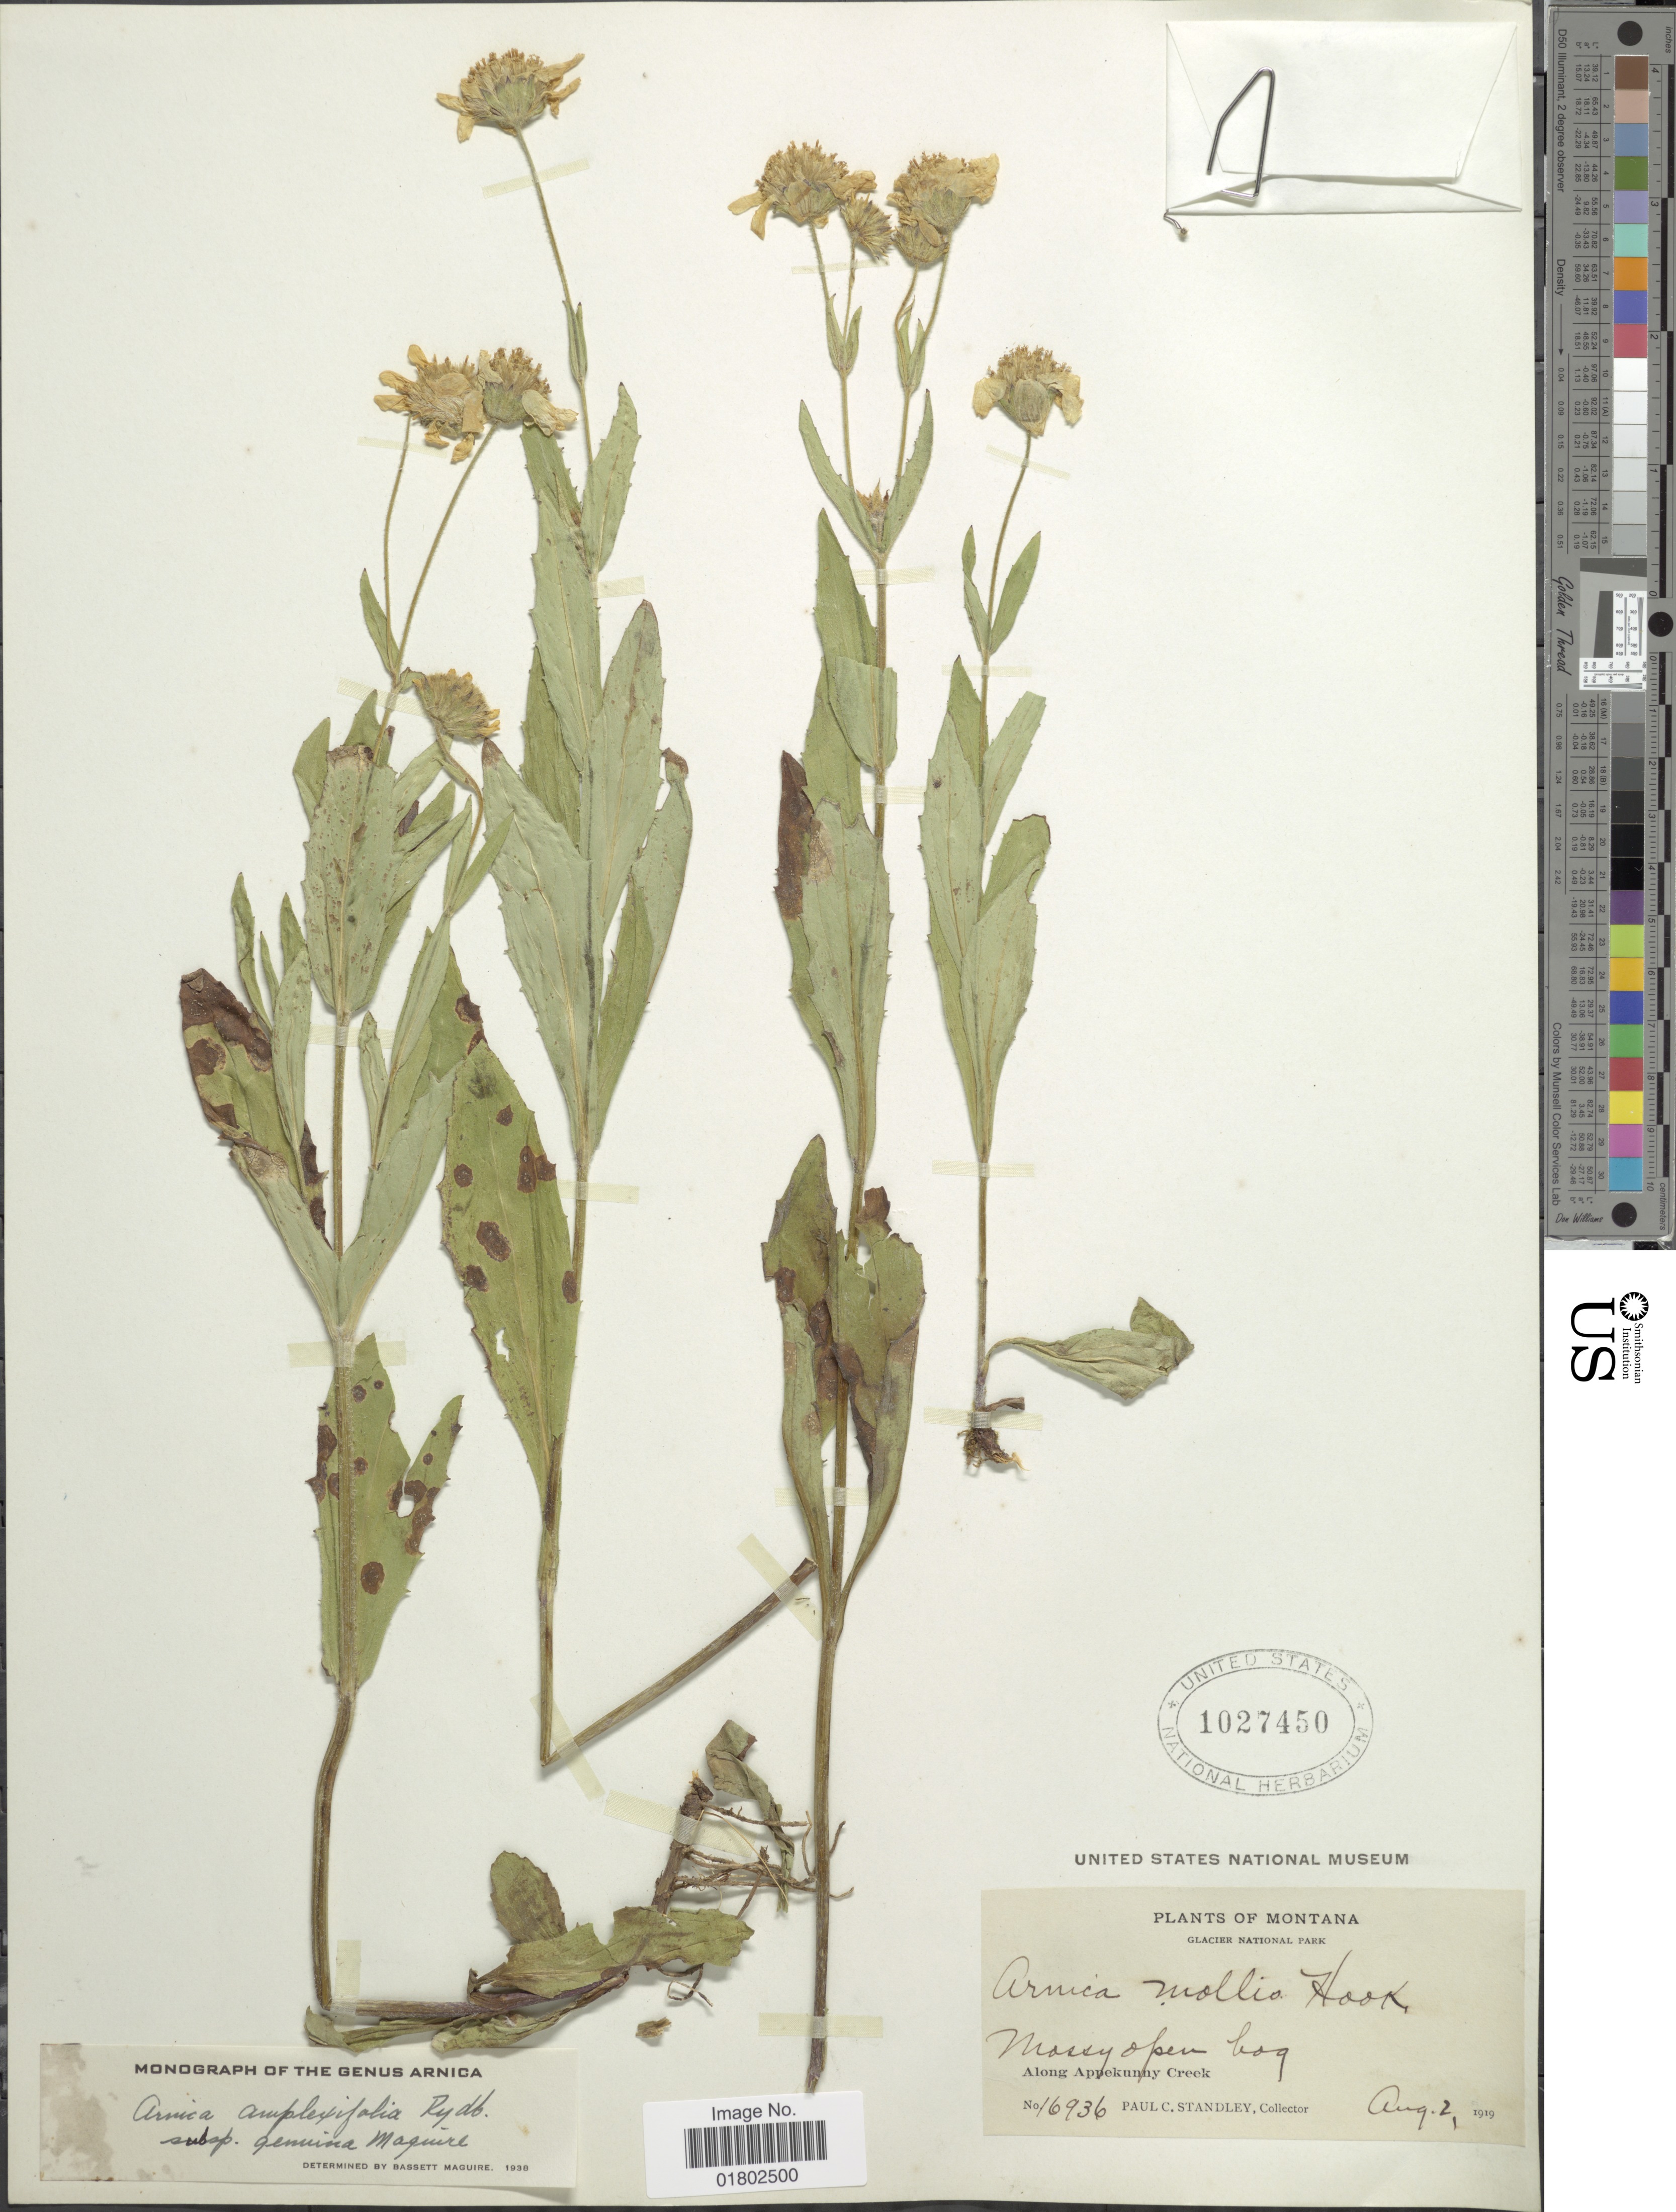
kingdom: Plantae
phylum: Tracheophyta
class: Magnoliopsida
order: Asterales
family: Asteraceae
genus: Arnica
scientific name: Arnica amplexifolia subsp. genuina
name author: Maguire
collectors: P. C. Standley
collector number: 16936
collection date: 1919-08-02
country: United States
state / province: Montana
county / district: Glacier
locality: Glacier National Park, along Appekunny Creek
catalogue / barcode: US 1027450